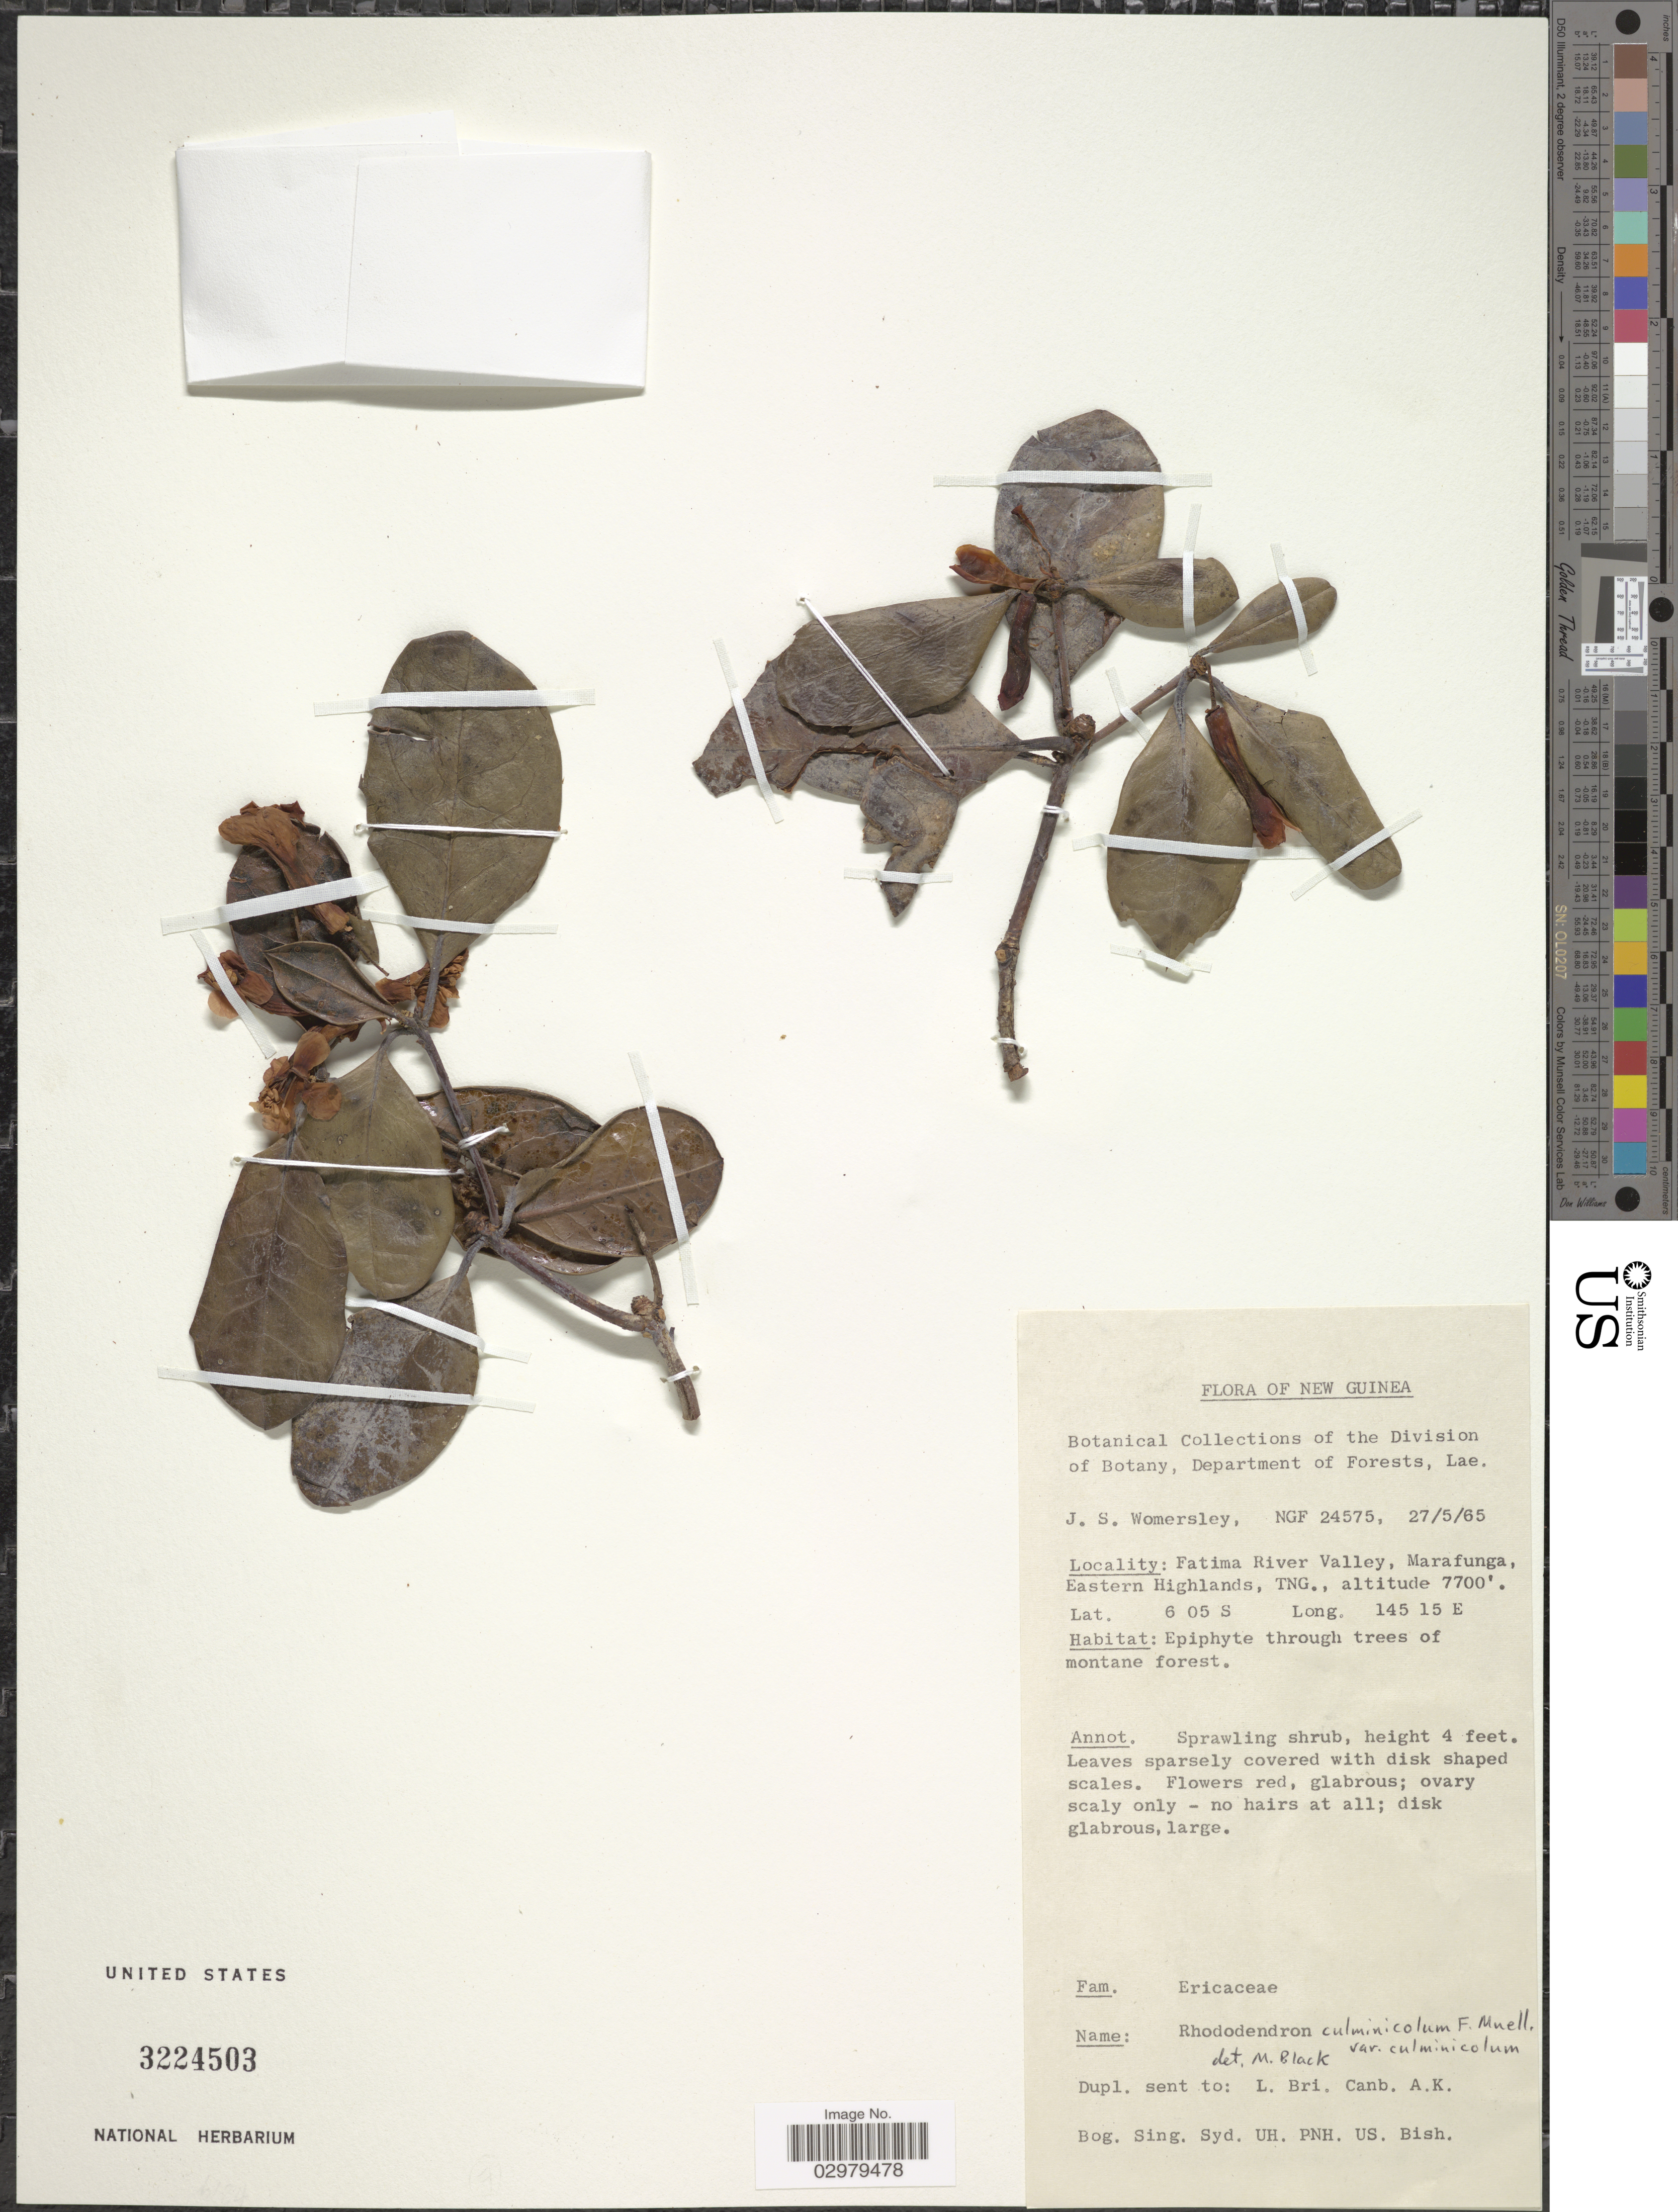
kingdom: Plantae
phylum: Tracheophyta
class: Magnoliopsida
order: Ericales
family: Ericaceae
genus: Rhododendron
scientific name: Rhododendron culminicolum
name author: F. Muell.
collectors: J. S. Womersley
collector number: NGF 24575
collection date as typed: Transcribed d/m/y: 27/5/65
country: Papua New Guinea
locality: New Guinea. Fatima River Valley, Marafunga, Eastern Highlands, TNG.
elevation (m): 2347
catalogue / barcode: US 3224503